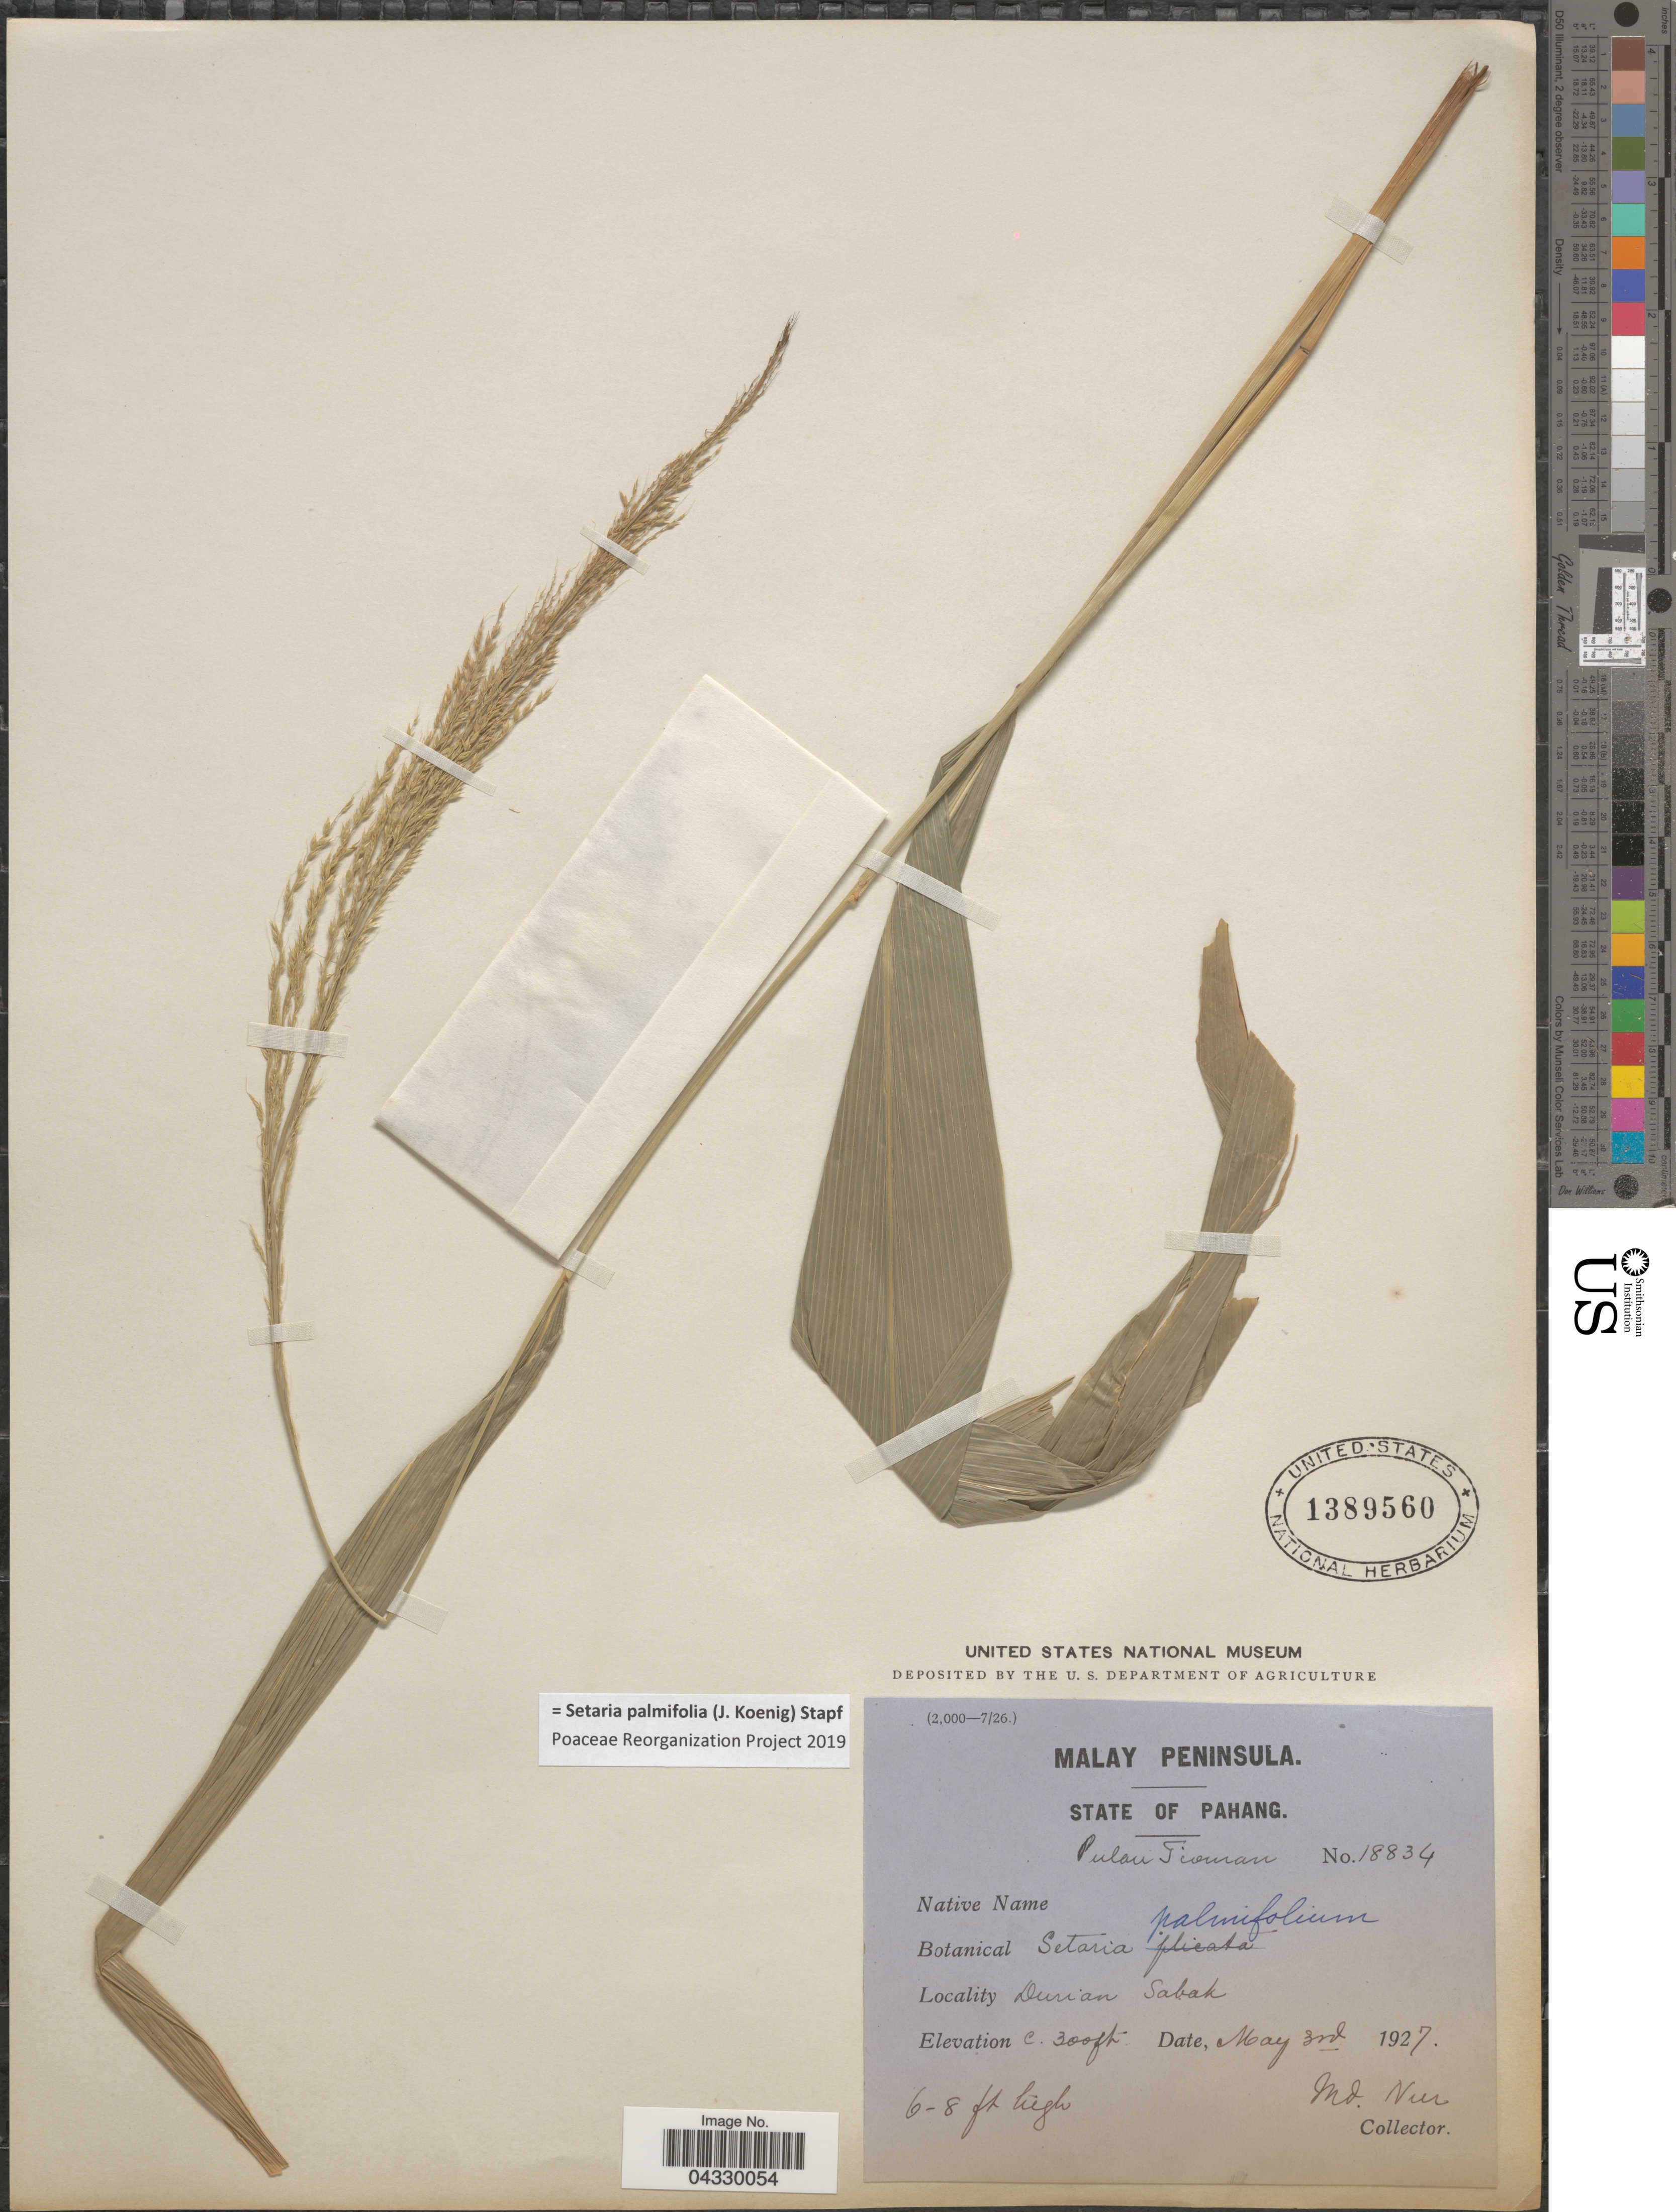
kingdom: Plantae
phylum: Tracheophyta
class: Liliopsida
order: Poales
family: Poaceae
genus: Setaria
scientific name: Setaria palmifolia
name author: (J. Koenig) Stapf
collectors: M. Nur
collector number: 18834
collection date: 1927-05-03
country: Malaysia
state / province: Pahang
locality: Malay Peninsula. State of Pahang. Pulau Tioman. Durian Sabak.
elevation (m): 91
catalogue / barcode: US 1389560